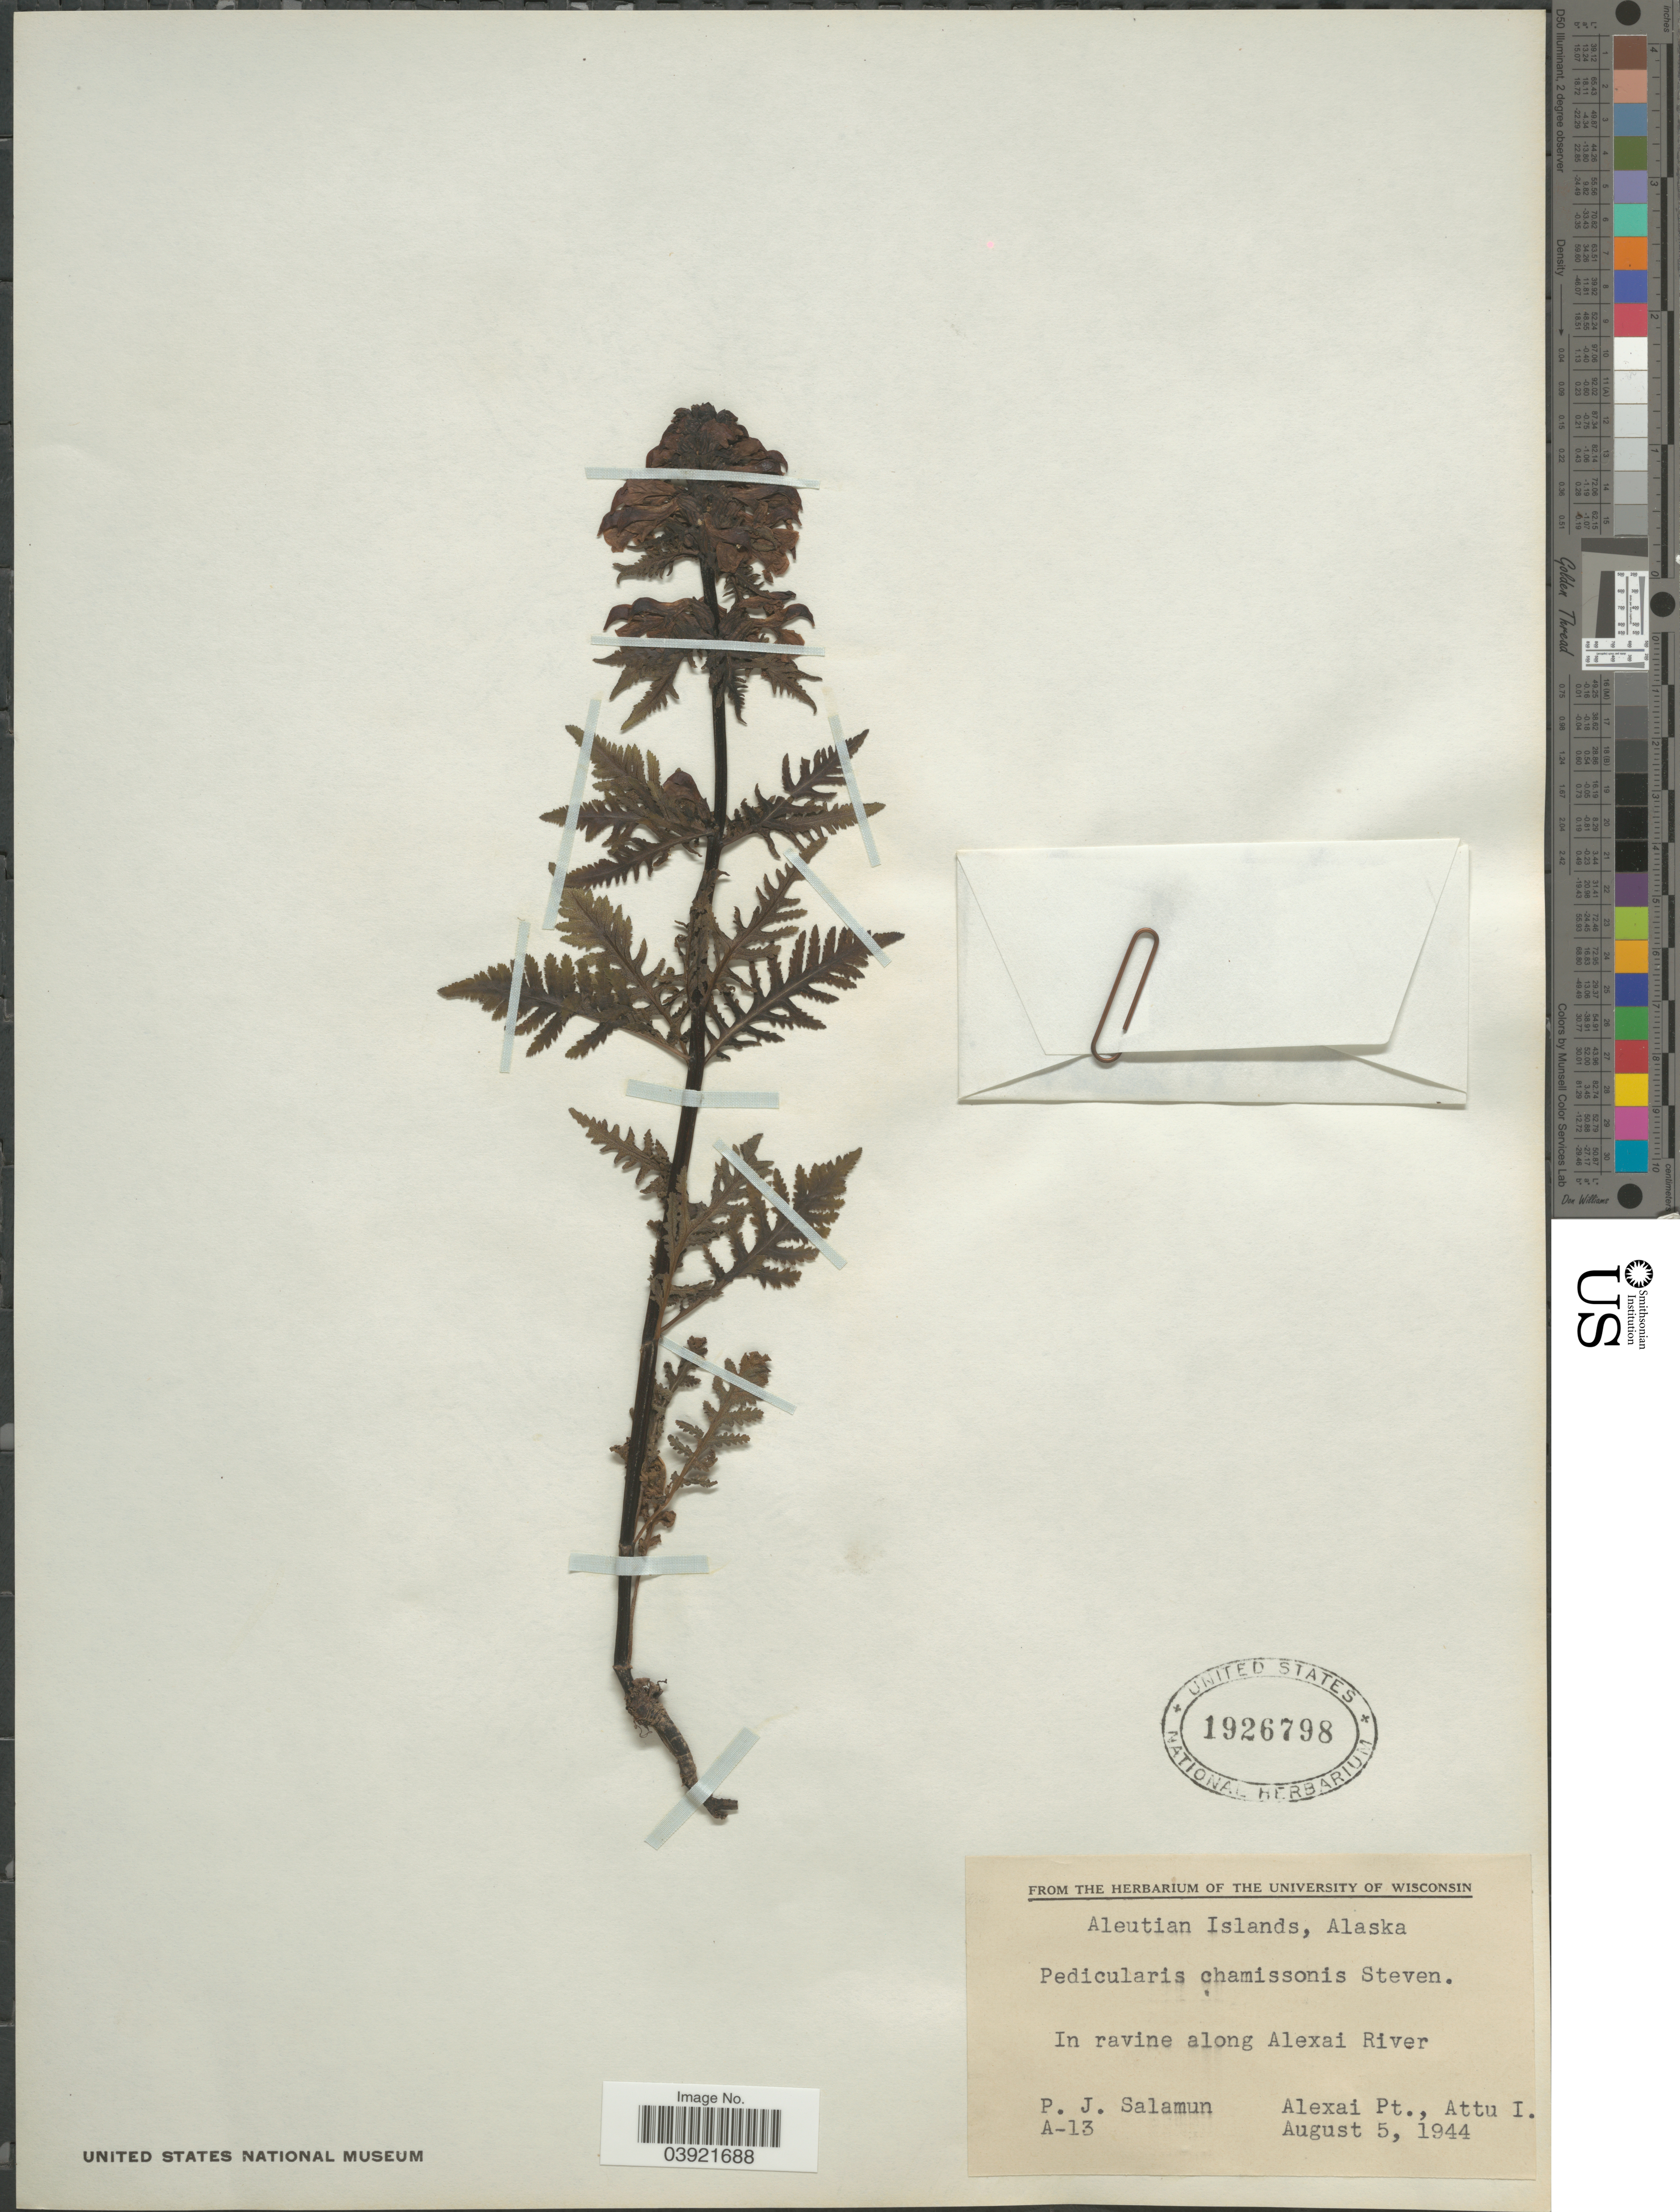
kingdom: Plantae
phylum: Tracheophyta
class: Magnoliopsida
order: Lamiales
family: Orobanchaceae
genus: Pedicularis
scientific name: Pedicularis chamissonis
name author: Steven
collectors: P. Salamun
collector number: A-13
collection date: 1944-08-05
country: United States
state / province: Alaska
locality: Aleutian Islands. In ravine along Alexai River.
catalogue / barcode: US 1926798